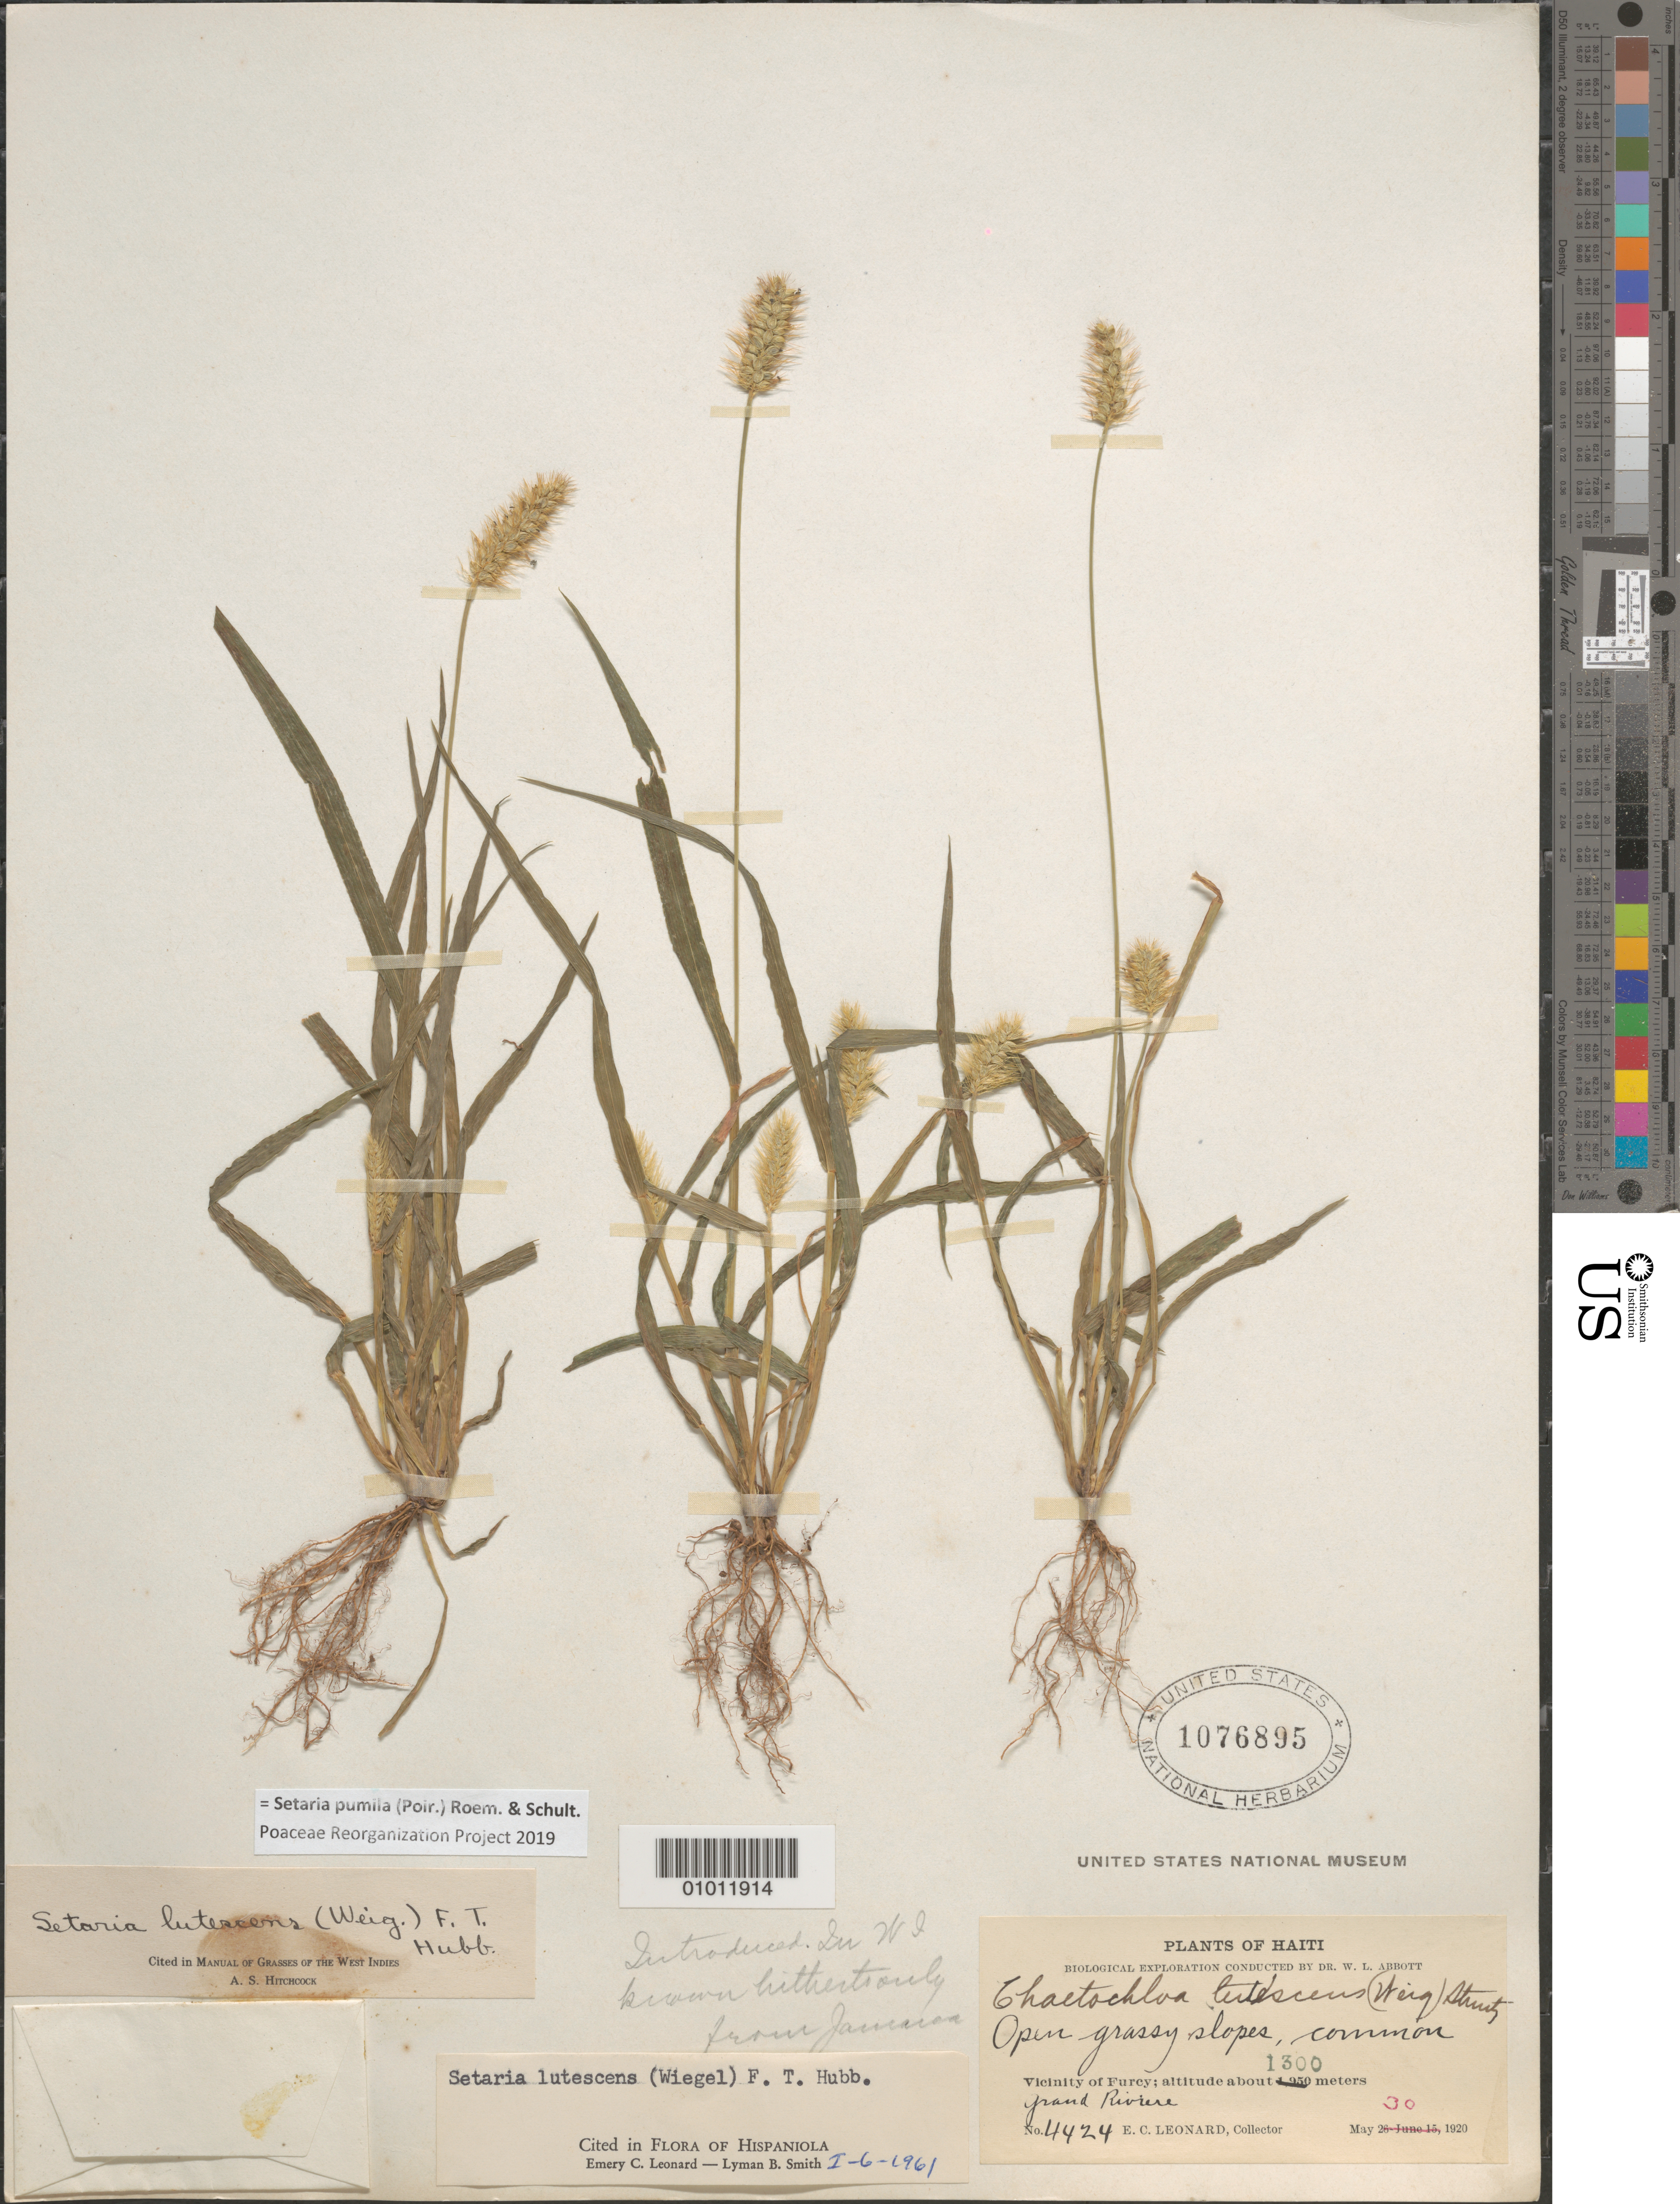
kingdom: Plantae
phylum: Tracheophyta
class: Liliopsida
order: Poales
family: Poaceae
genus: Setaria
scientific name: Setaria pumila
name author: (Poir.) Roem. & Schult.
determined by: Poaceae Reorganization Project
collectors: E. C. Leonard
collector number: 4424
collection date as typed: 30 May 1920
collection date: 1920-05-30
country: Haiti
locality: Vicinity of Furcy, Grand Riviere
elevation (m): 1300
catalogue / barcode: US 1076895